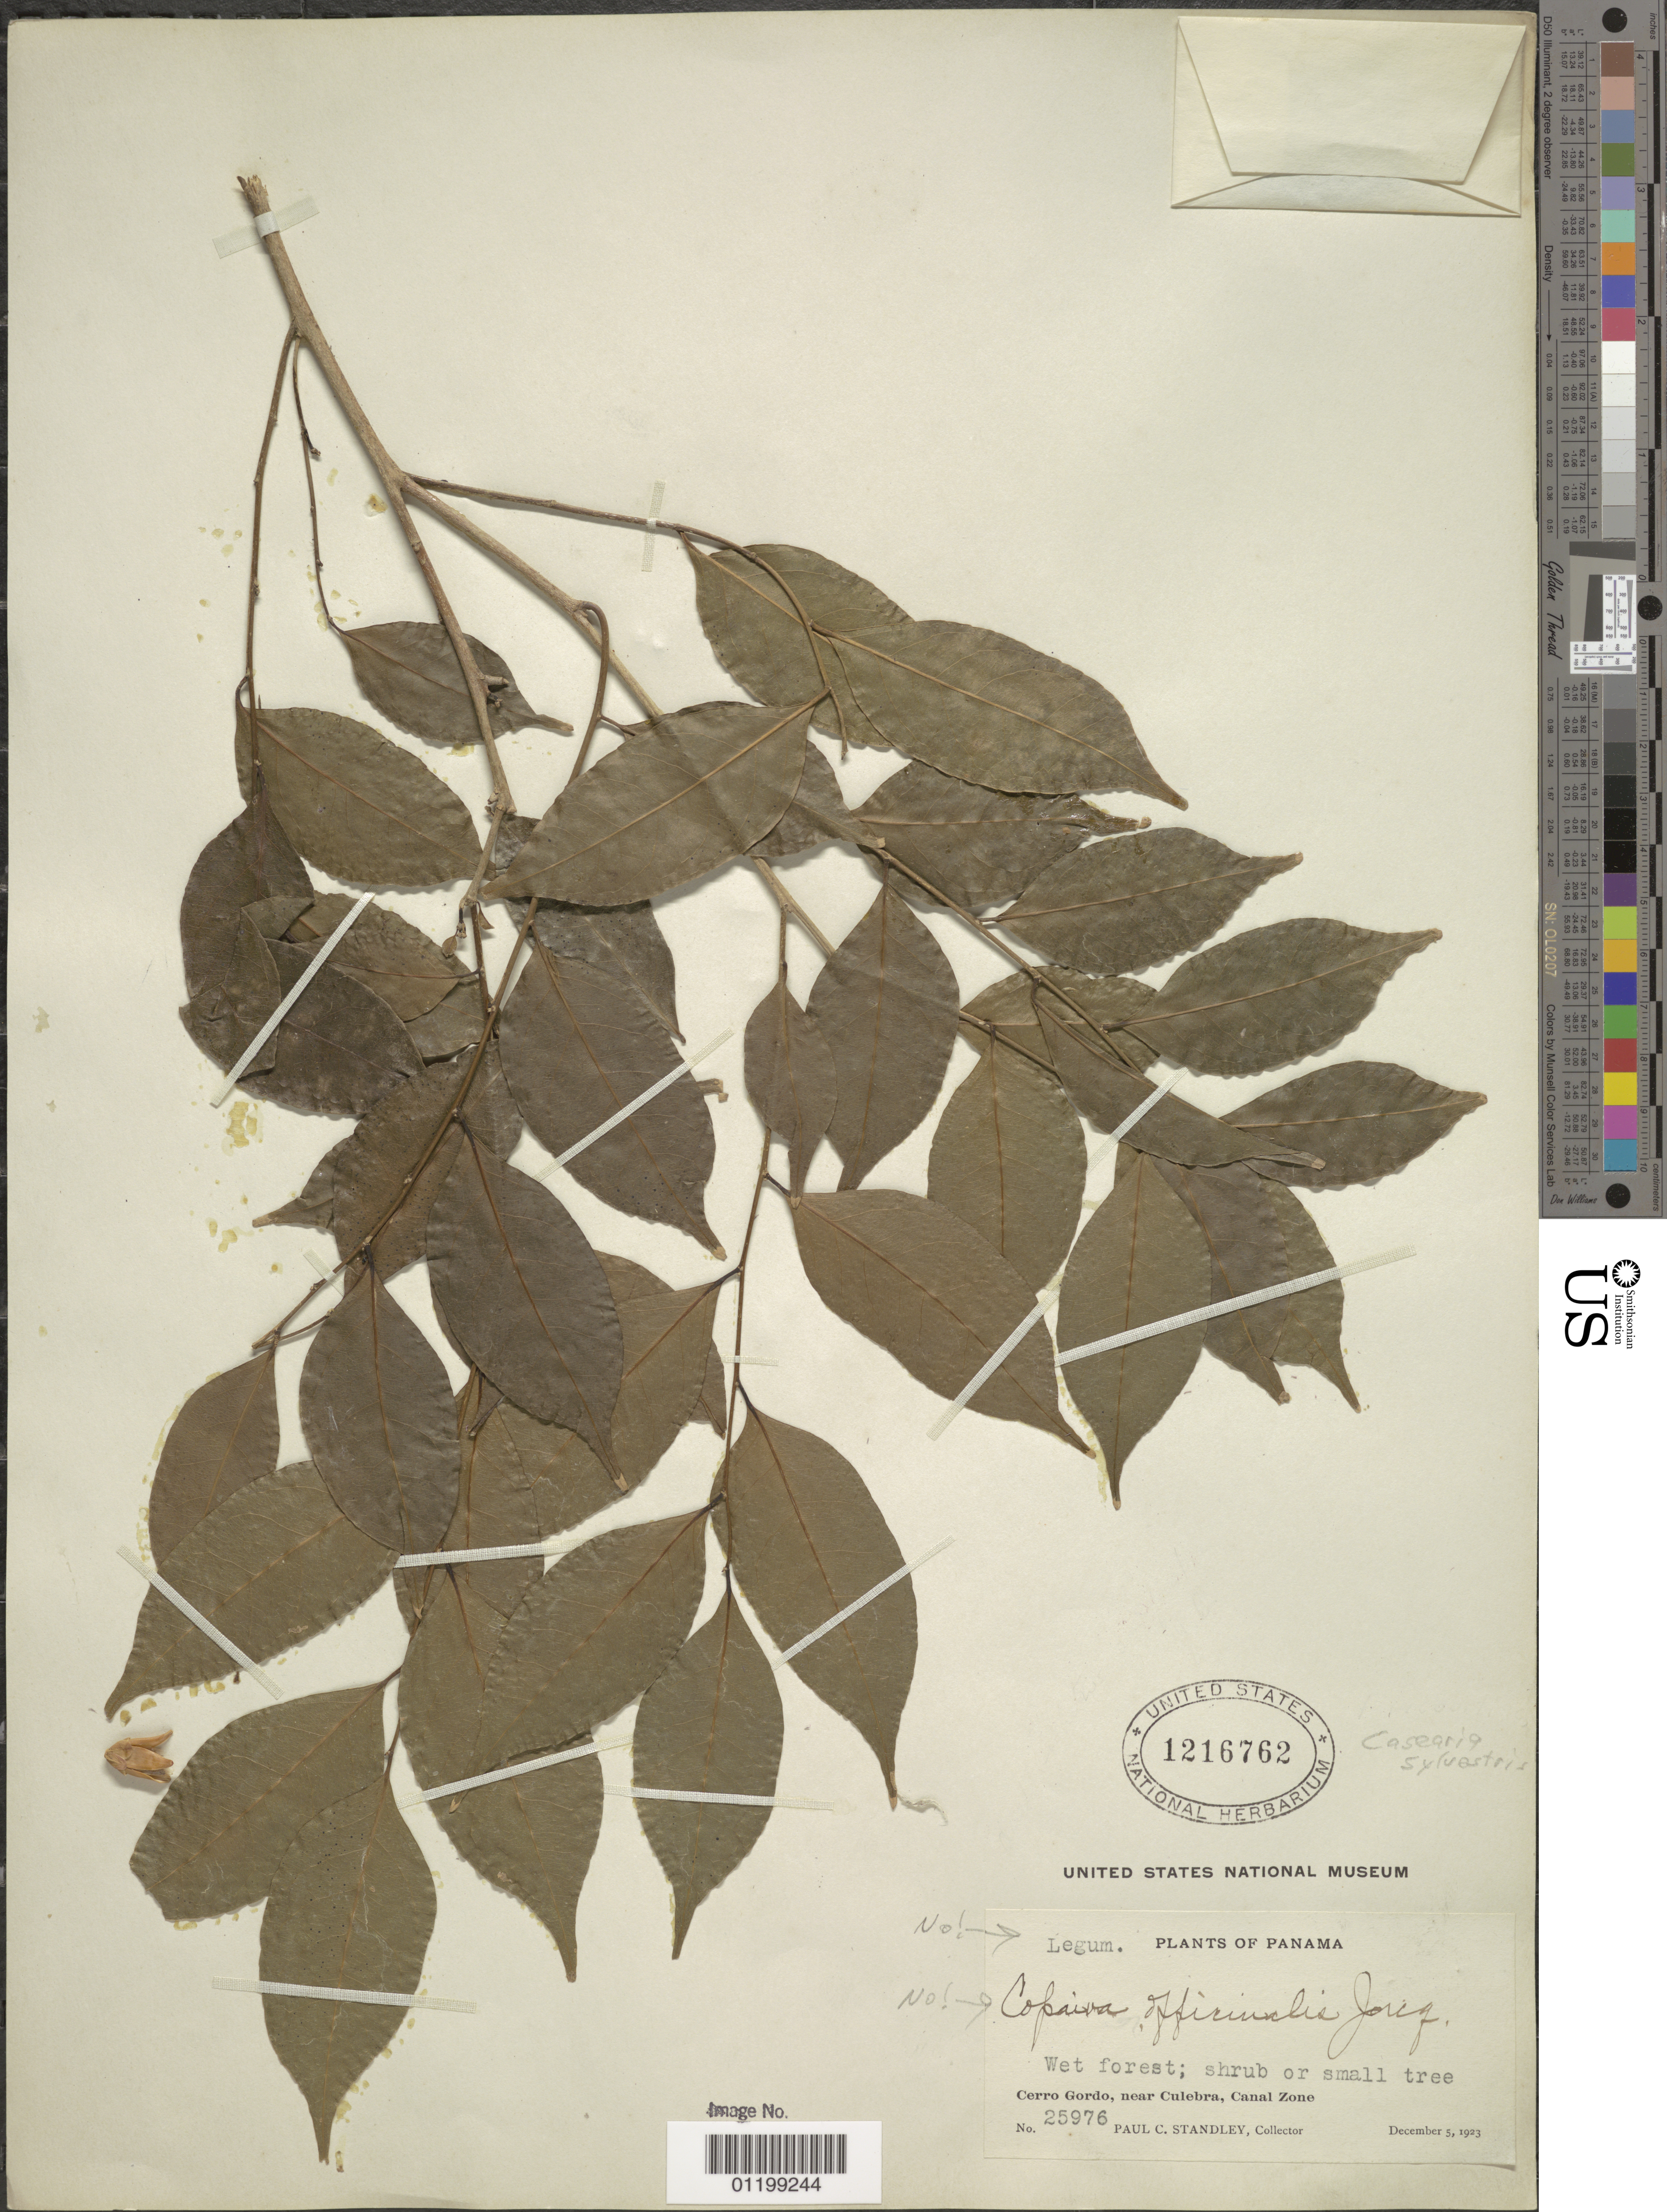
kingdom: Plantae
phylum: Tracheophyta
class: Magnoliopsida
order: Malpighiales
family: Salicaceae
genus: Casearia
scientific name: Casearia sylvestris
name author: Sw.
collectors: P. C. Standley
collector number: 25976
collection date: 1923-12-05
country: Panama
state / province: Panamá Oeste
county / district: Canal Zone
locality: Cerro Gordo, near Culebra.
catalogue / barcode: US 1216762